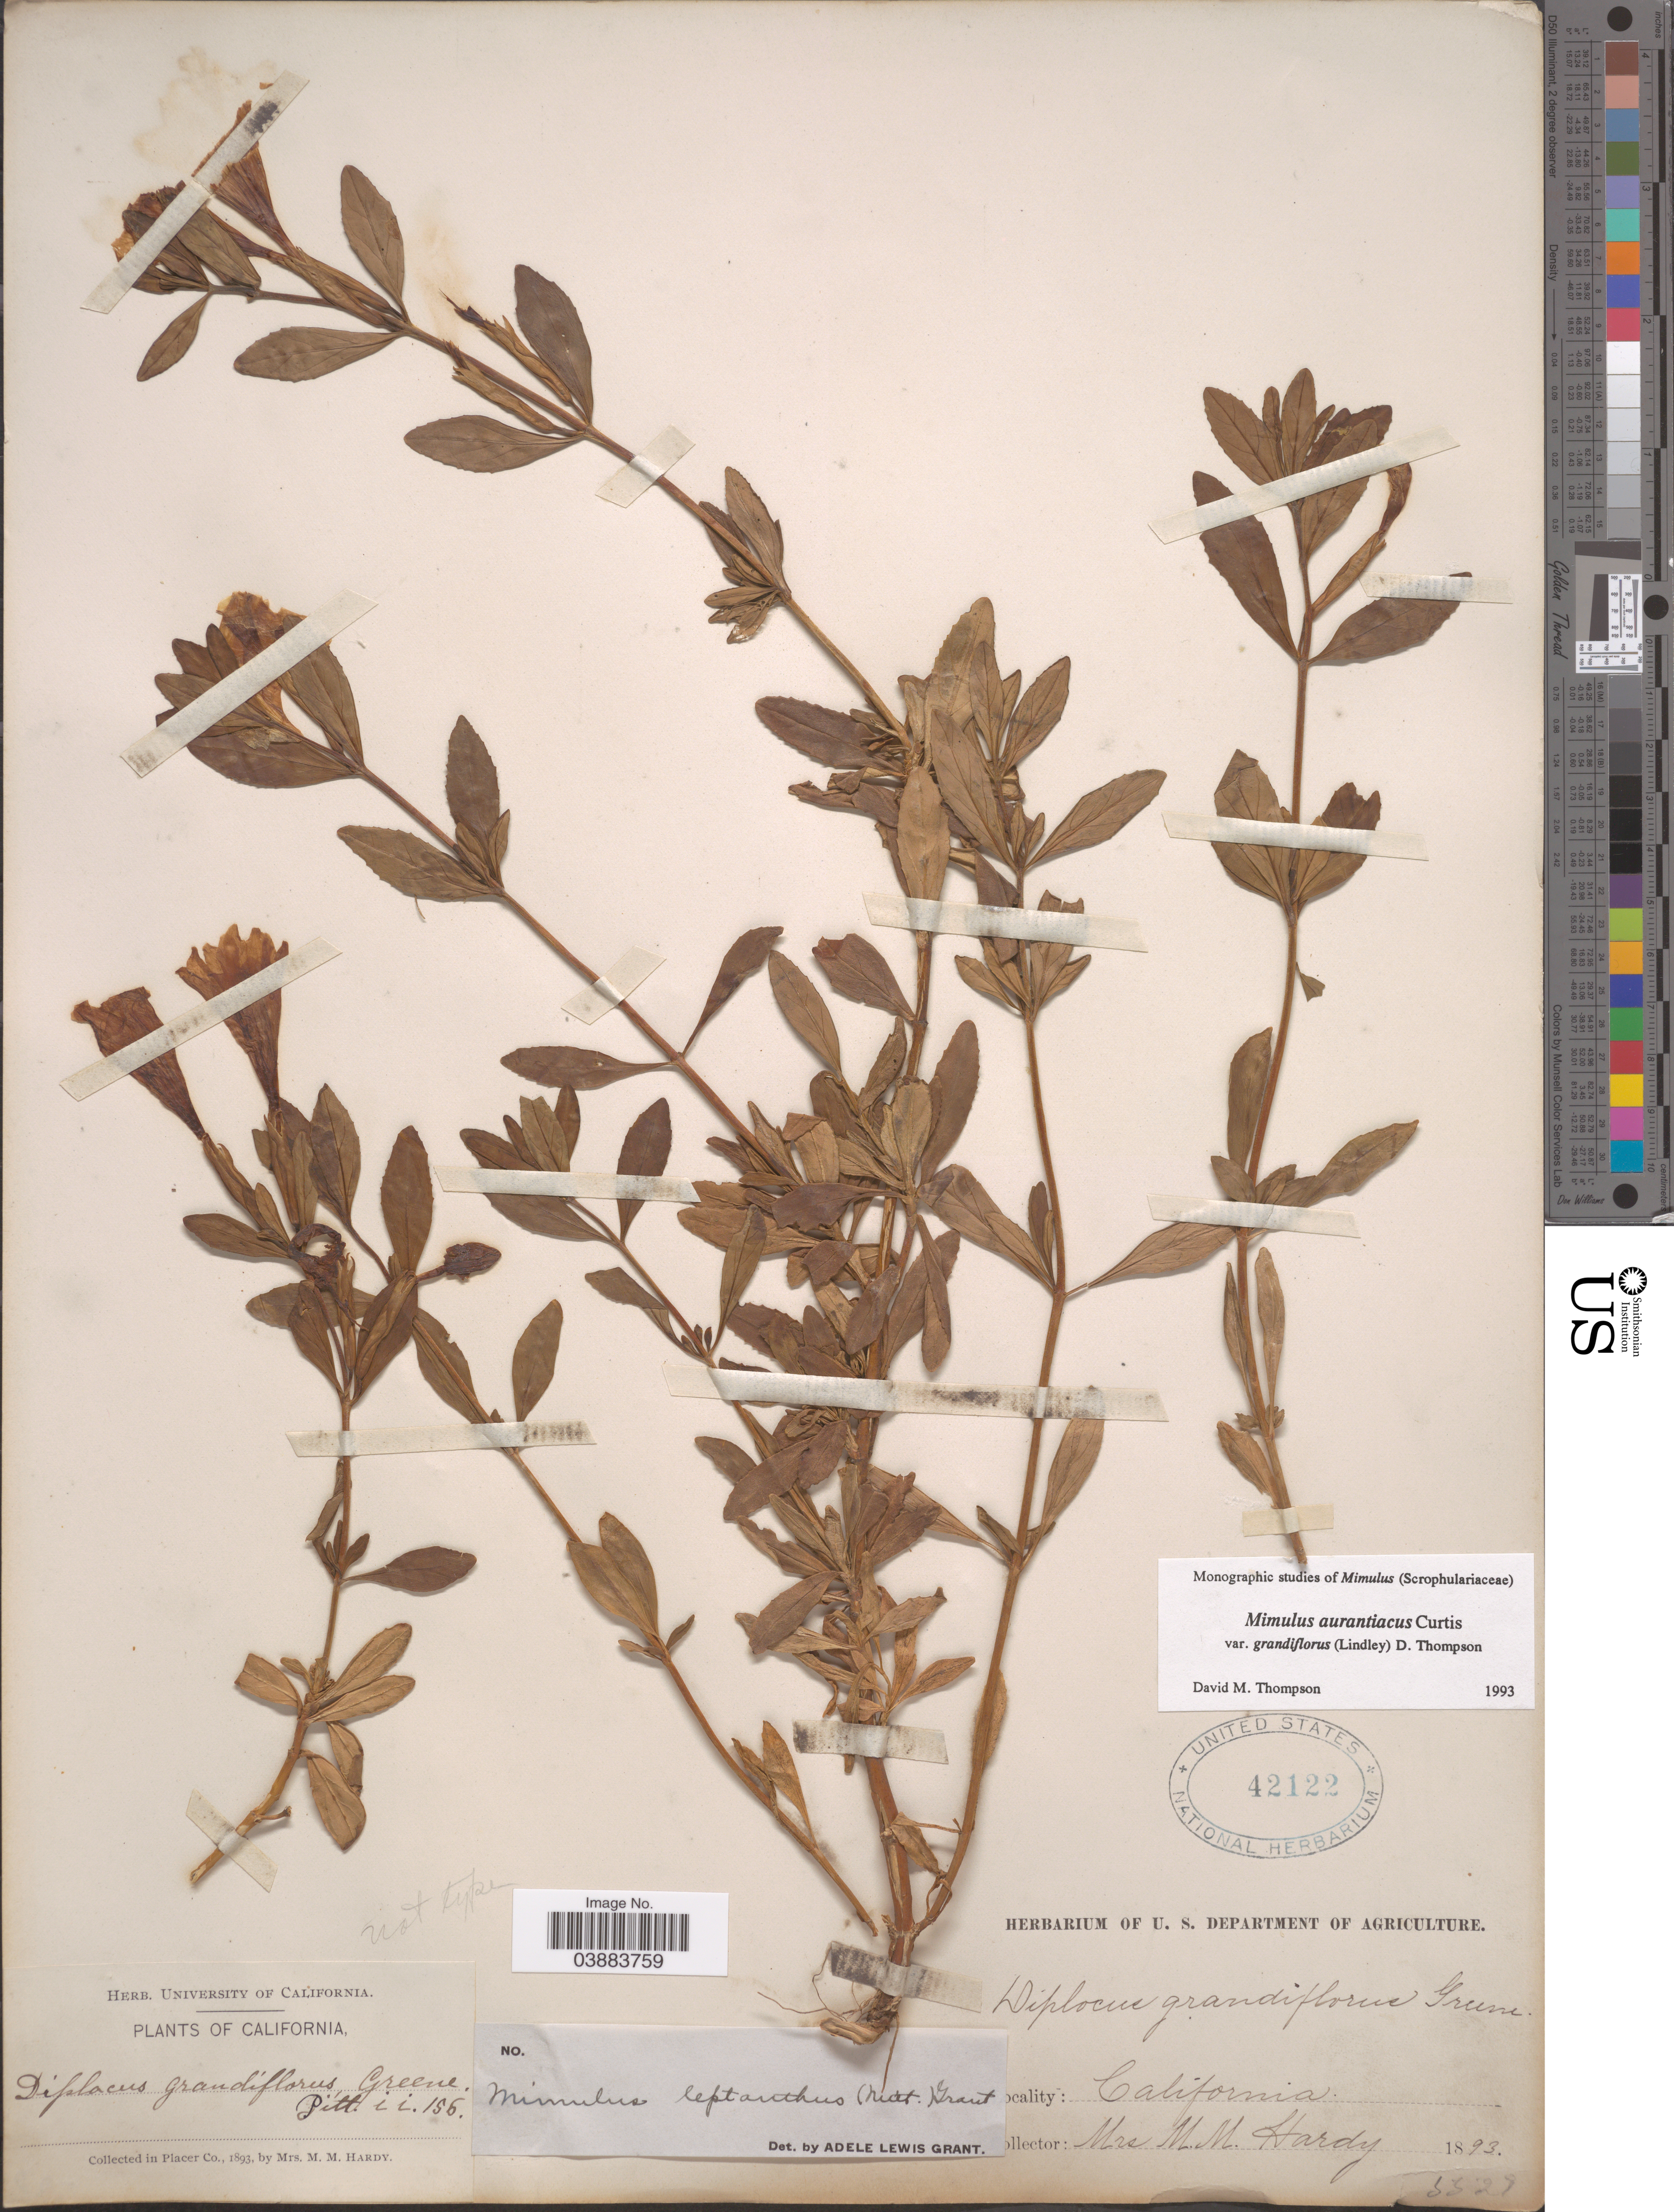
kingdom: Plantae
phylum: Tracheophyta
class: Magnoliopsida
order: Lamiales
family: Phrymaceae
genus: Diplacus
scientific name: Diplacus aurantiacus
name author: (Curtis) Jeps.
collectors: Mrs. M. M. Hardy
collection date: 1893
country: United States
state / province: California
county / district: Placer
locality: Placer Co.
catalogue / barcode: US 42122